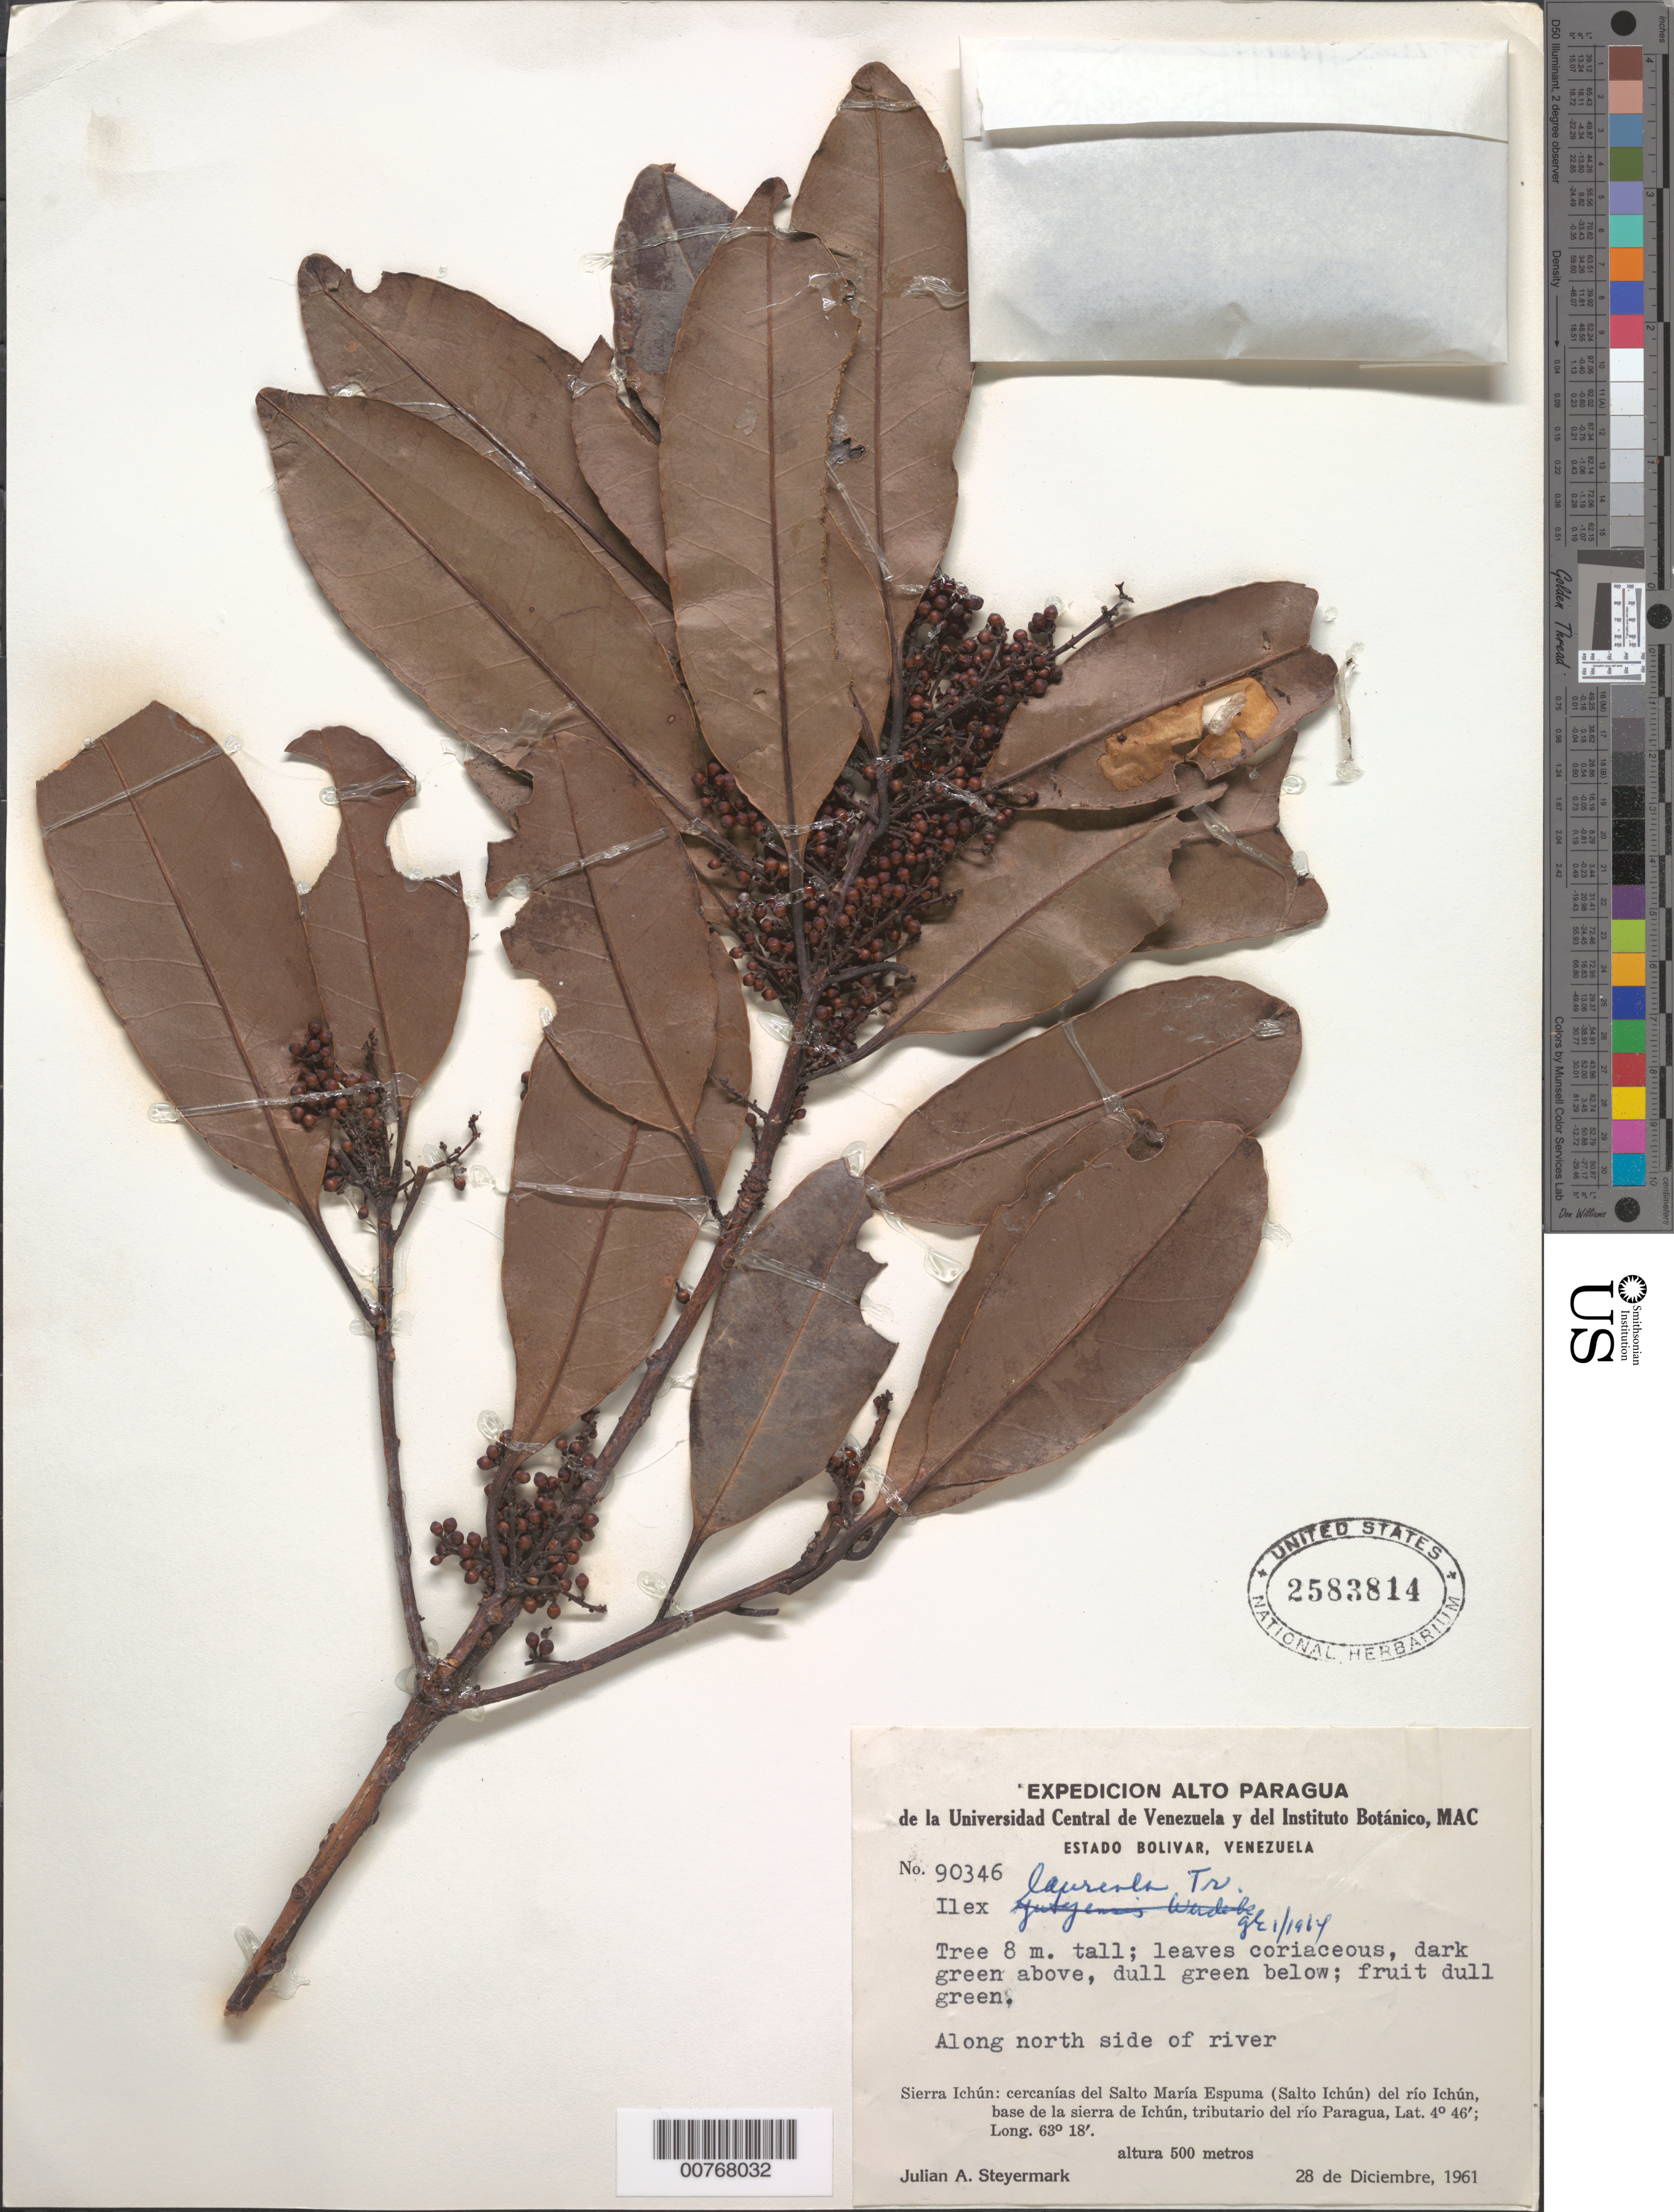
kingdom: Plantae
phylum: Tracheophyta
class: Magnoliopsida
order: Aquifoliales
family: Aquifoliaceae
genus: Ilex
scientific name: Ilex laureola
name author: Triana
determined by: Edwin, G.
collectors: J. Steyermark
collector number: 90346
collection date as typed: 28-Dec-61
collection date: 1961-12-28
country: Venezuela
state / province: Bolívar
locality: Sierra Ichún: cerca Salto María Espuma (Salto Ichún) del Río Ichún (tributary of río Paragua), base de la sierra de Ichún, tributarío del río Paragua along north side of river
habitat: Along north side of river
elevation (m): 500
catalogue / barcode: US 2583814